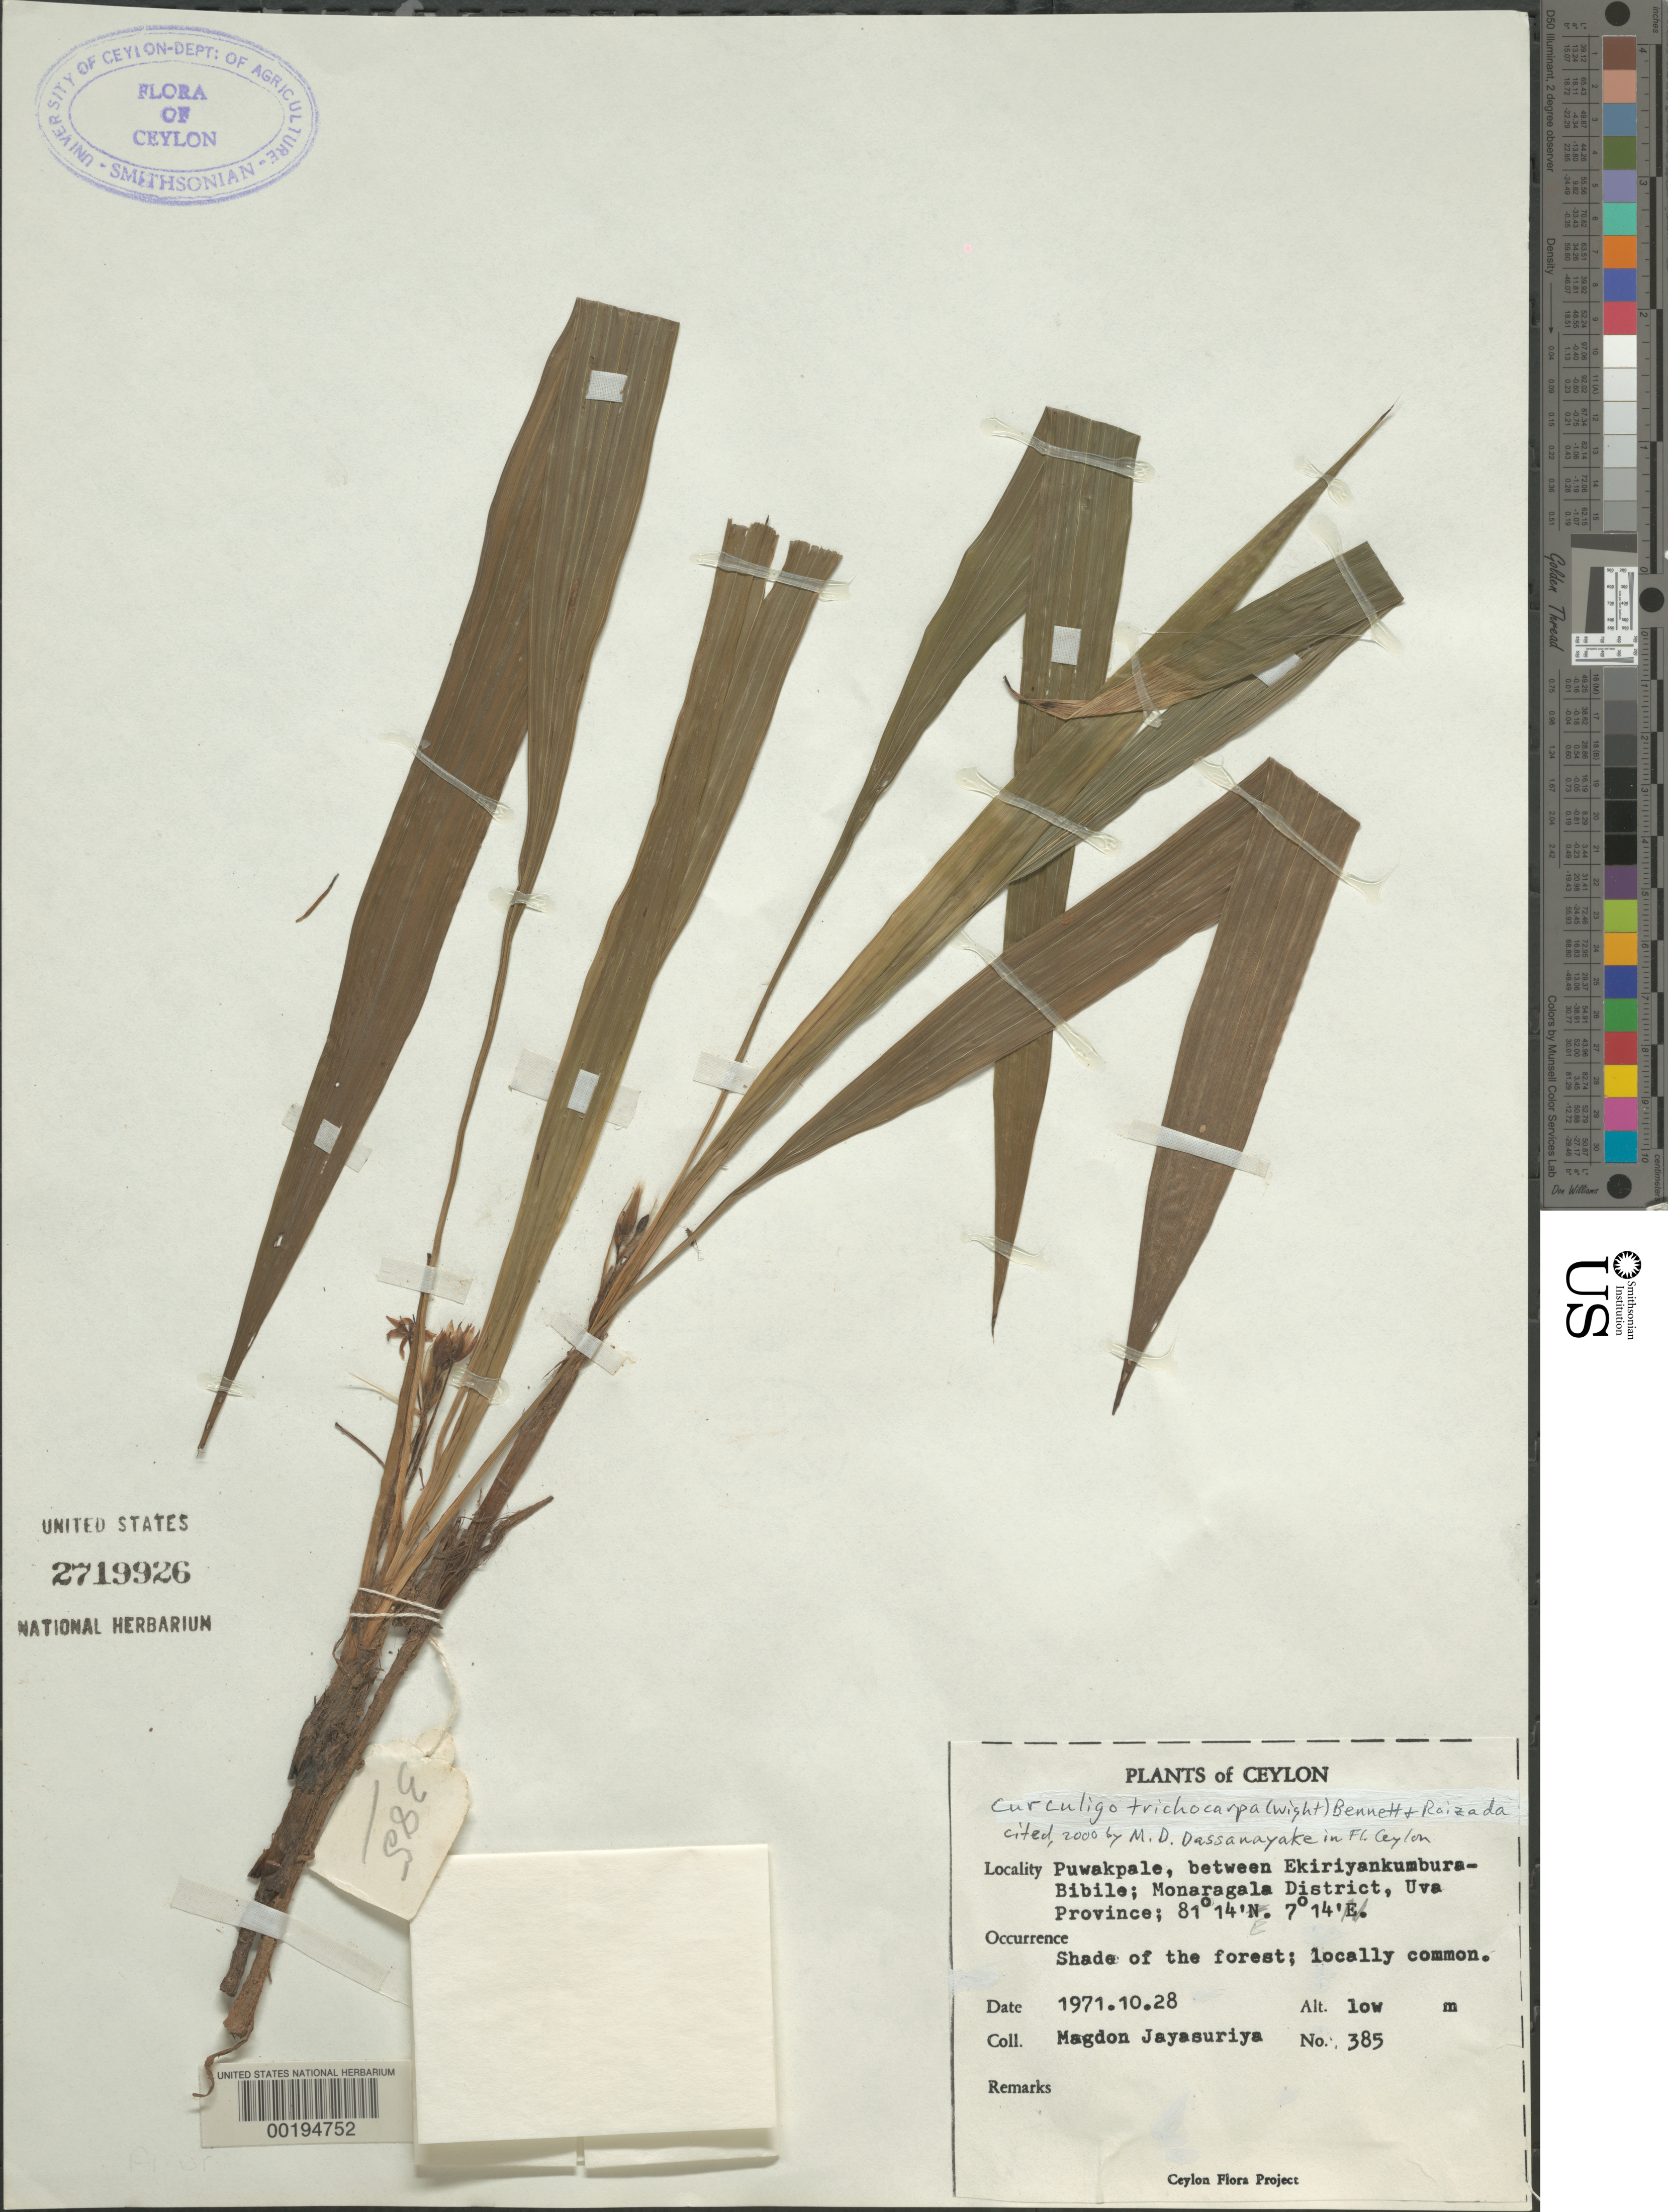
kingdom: Plantae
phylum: Tracheophyta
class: Liliopsida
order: Asparagales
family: Hypoxidaceae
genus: Curculigo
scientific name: Curculigo trichocarpa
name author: (Wight) Bennet & Raizada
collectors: A. H. Jayasuriya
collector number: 385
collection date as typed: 28 Oct 1971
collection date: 1971-10-28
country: Sri Lanka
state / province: Uva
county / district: Monaragala Dist.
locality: Puwakpale, between ekiriyankumbura-bibile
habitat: Shade of the forest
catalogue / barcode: US 2719926